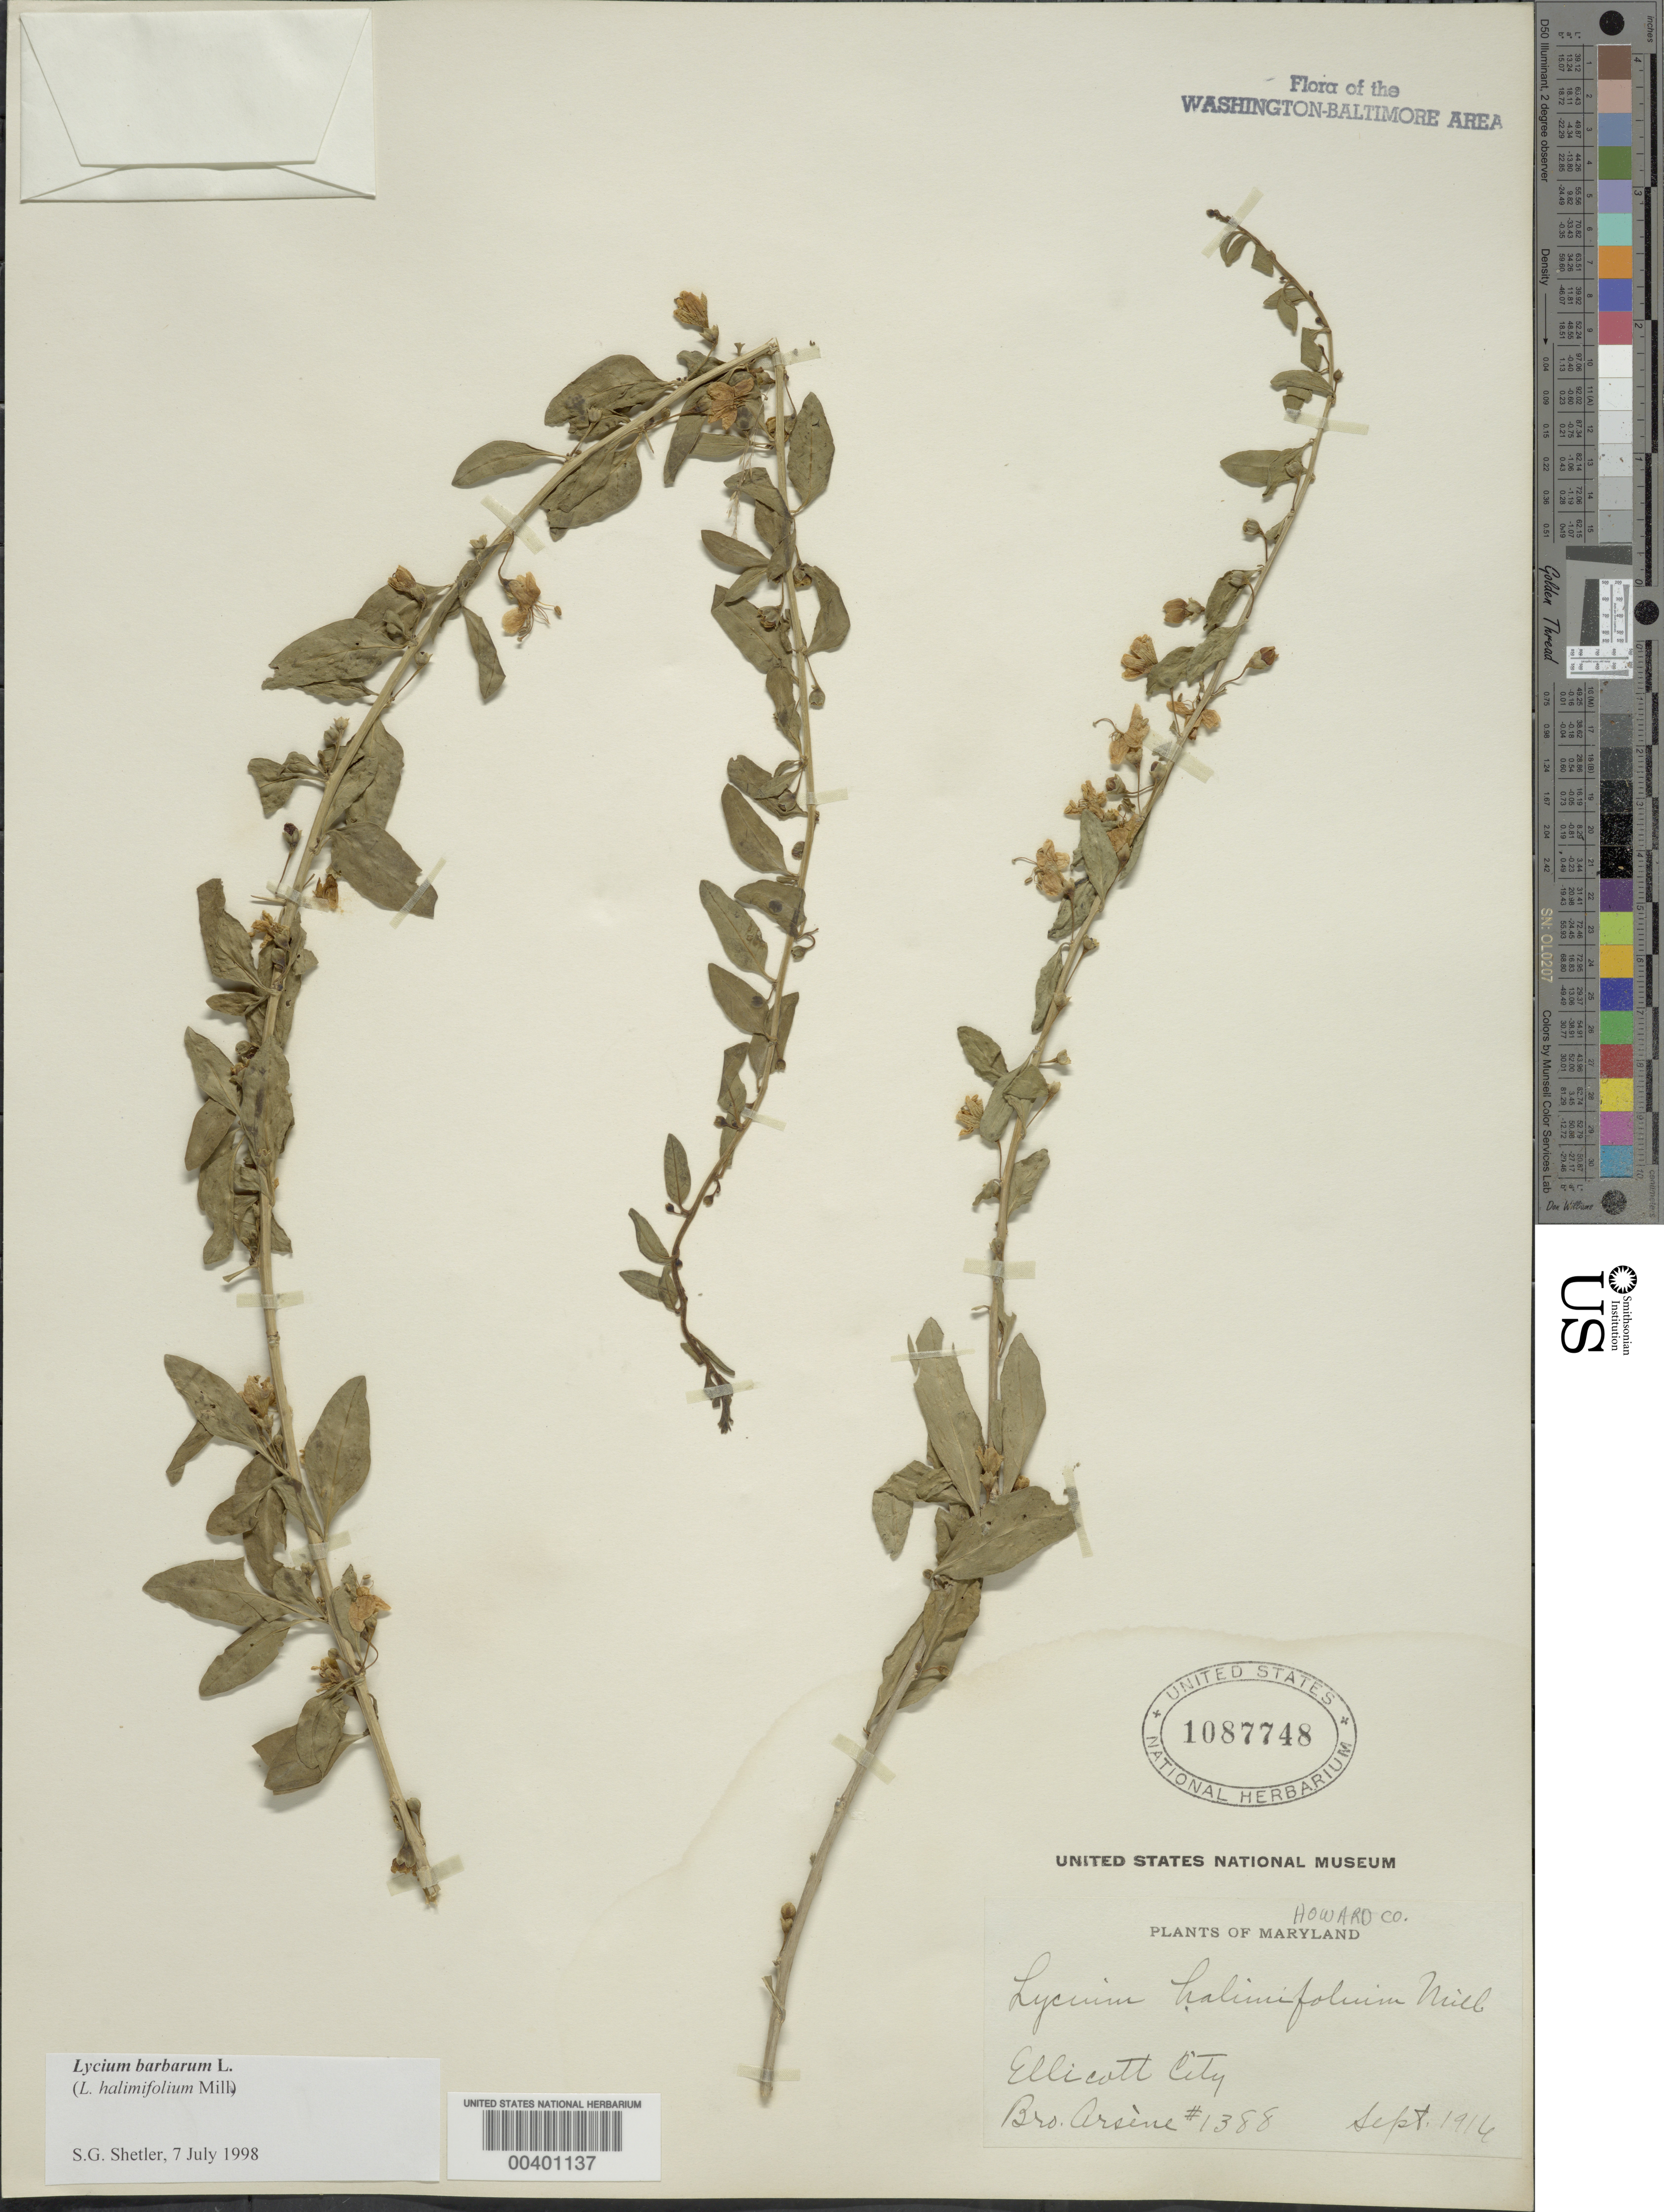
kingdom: Plantae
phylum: Tracheophyta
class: Magnoliopsida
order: Solanales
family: Solanaceae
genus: Lycium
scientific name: Lycium barbarum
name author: L.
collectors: Bro. G. Arsène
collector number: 1388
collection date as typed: Sep 1916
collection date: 1916-09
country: United States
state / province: Maryland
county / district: Howard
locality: Ellicott City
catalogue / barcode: US 1087748